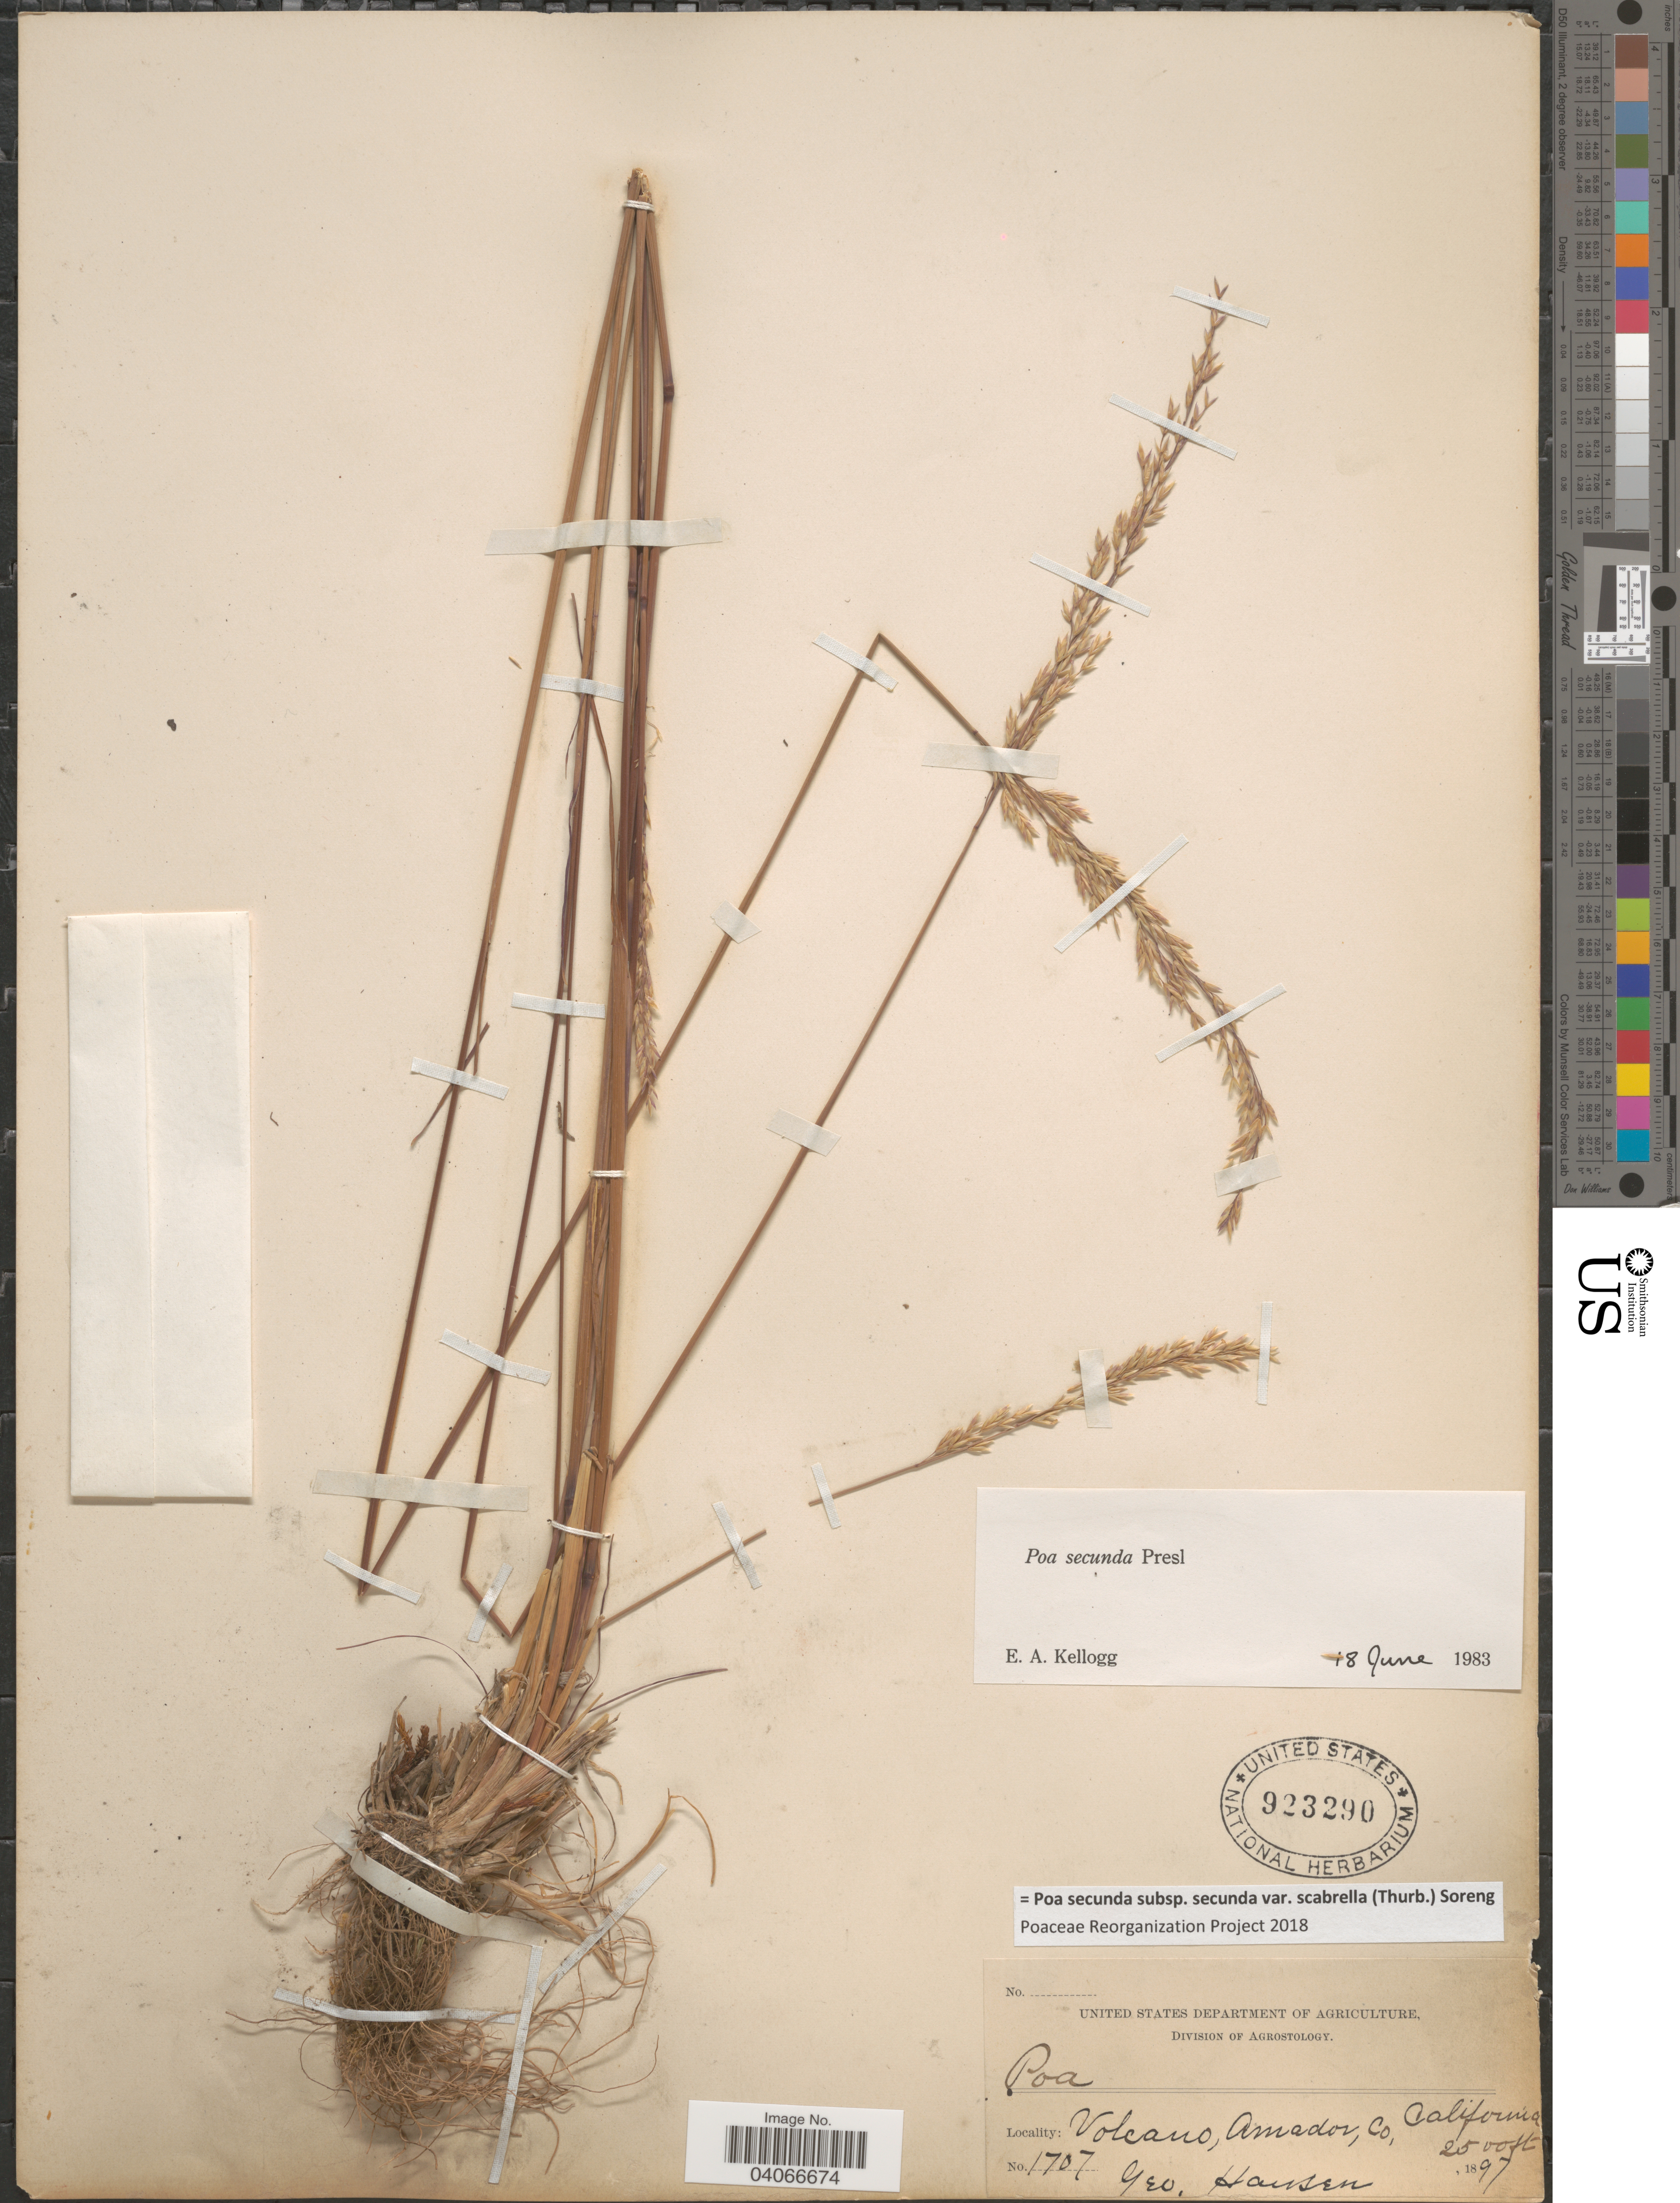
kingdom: Plantae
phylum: Tracheophyta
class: Liliopsida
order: Poales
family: Poaceae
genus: Poa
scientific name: Poa secunda subsp. secunda var. scabrella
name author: (Thurb.) Soreng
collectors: G. Hansen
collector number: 1707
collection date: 1897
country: United States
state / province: California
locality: Volcano, Amador, Co.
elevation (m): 762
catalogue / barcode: US 923290